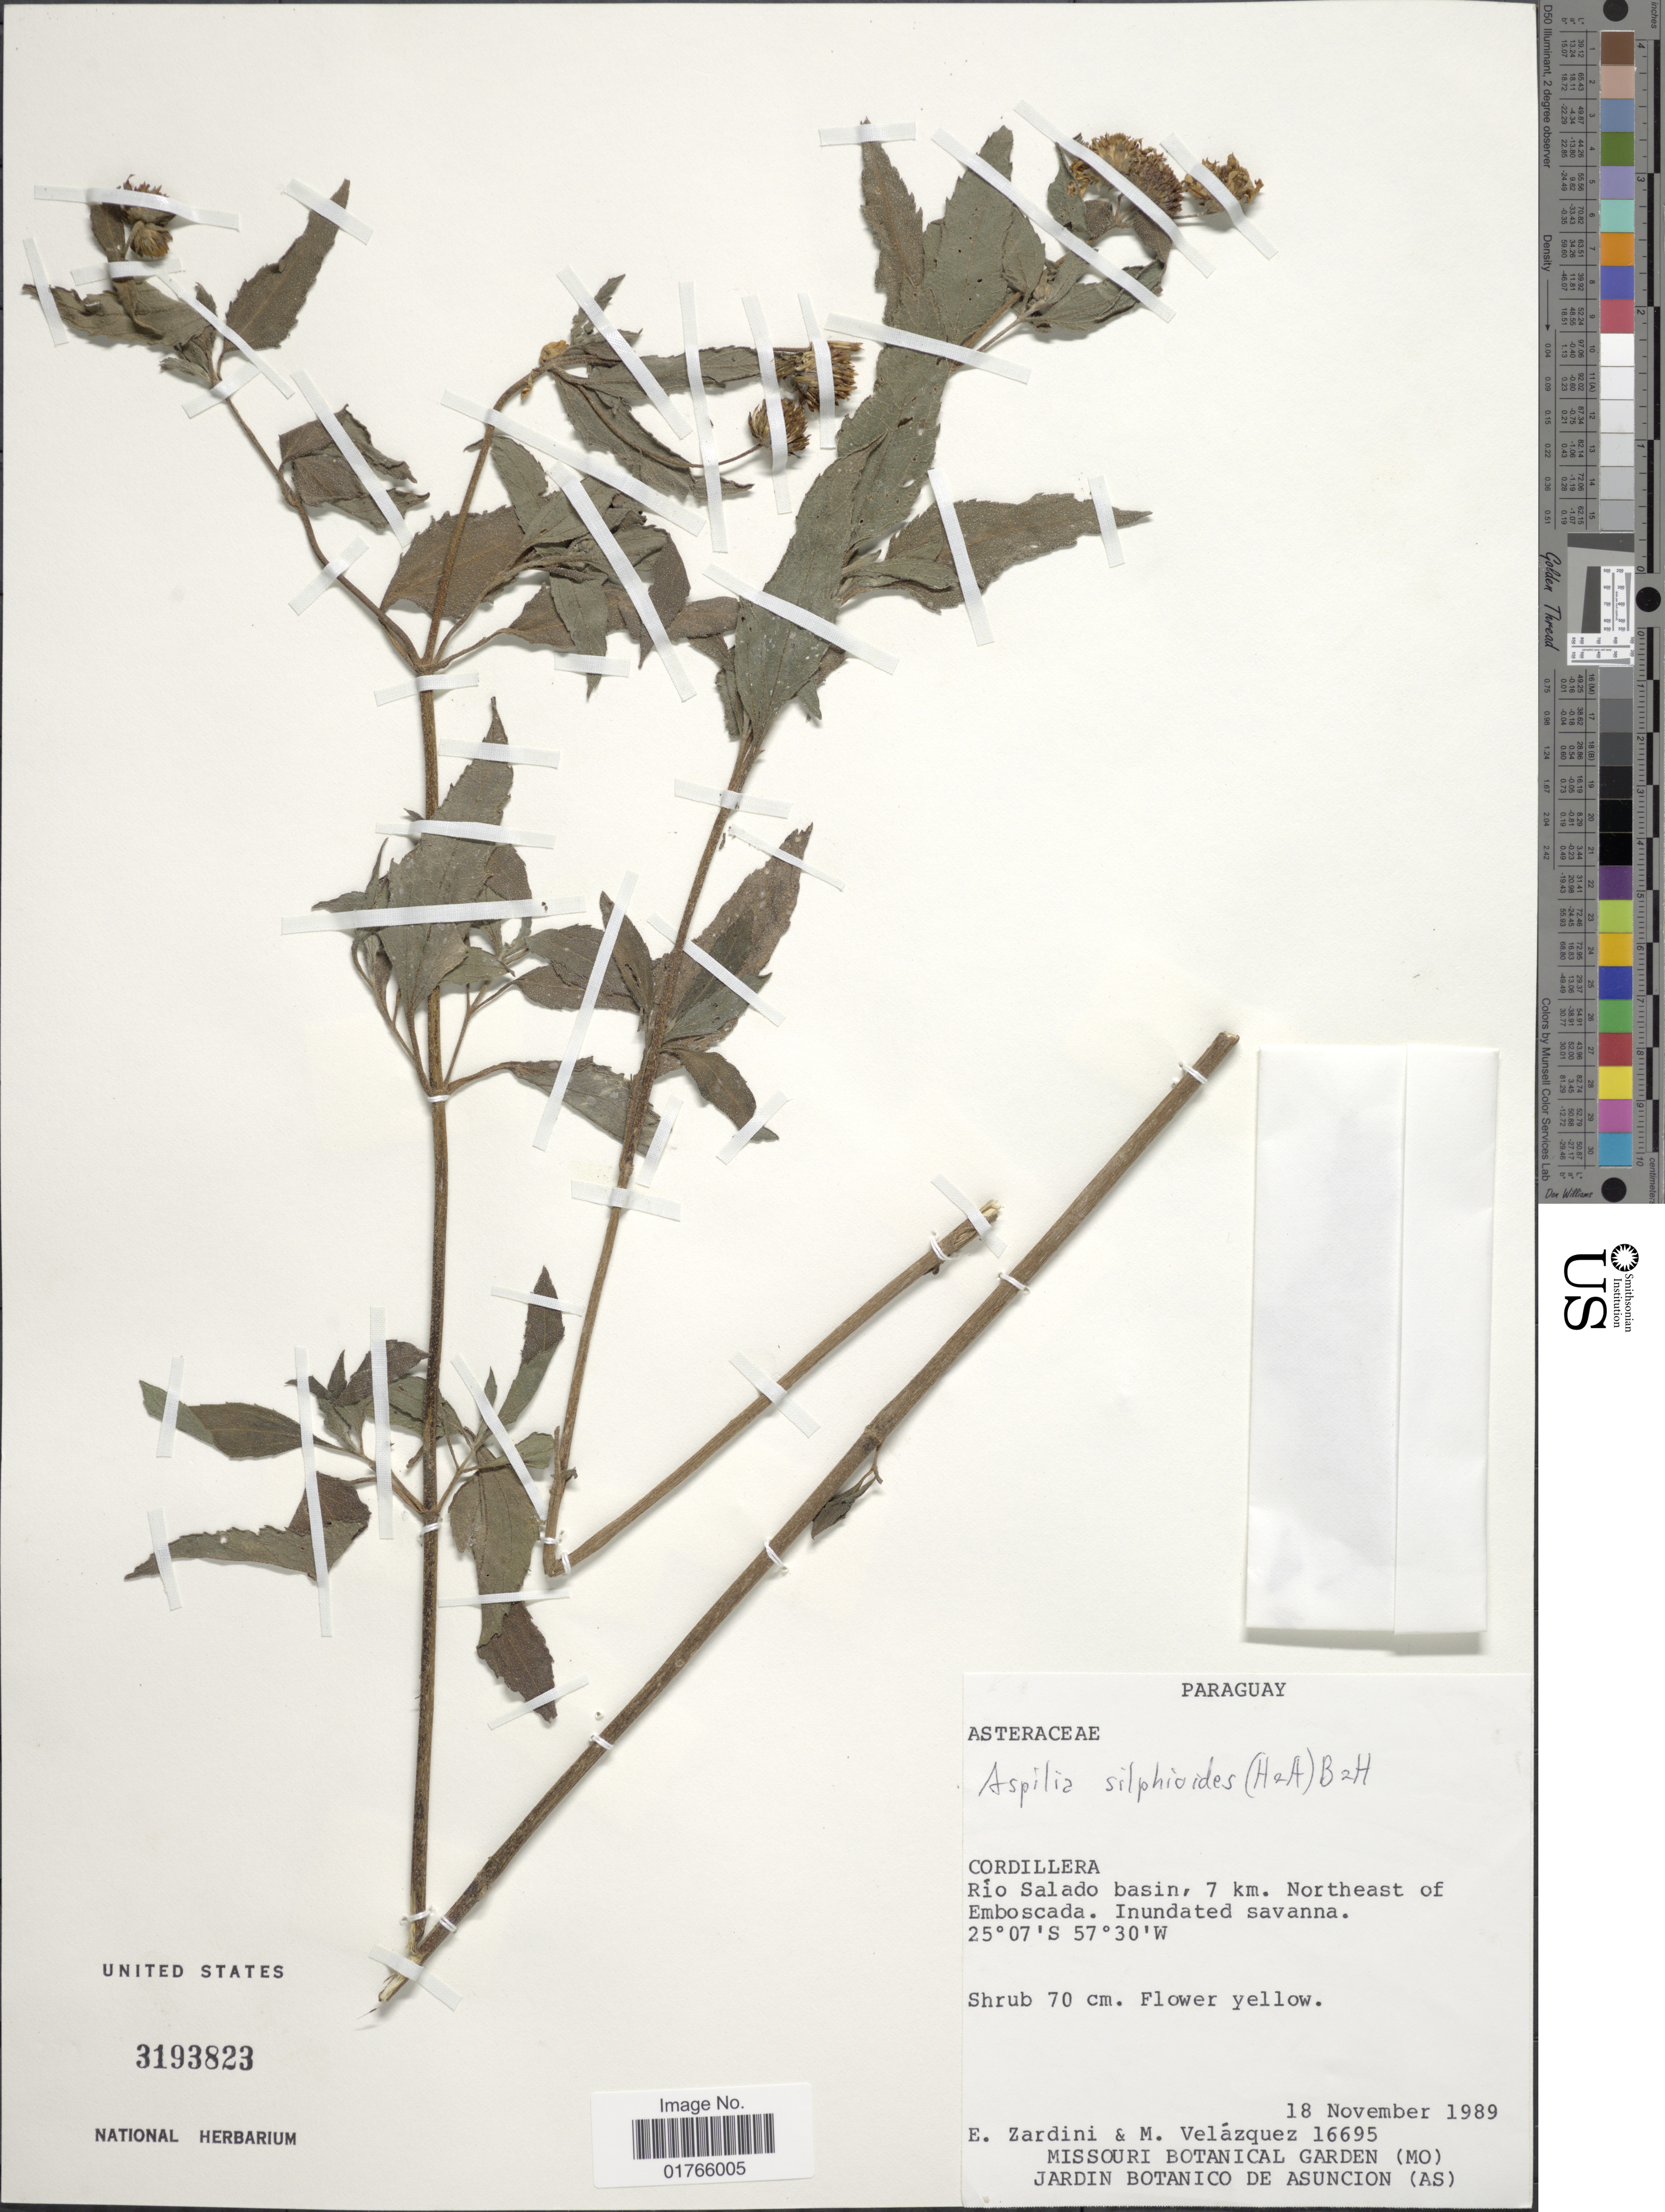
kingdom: Plantae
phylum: Tracheophyta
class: Magnoliopsida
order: Asterales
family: Asteraceae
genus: Aspilia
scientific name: Aspilia silphioides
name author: (Hook. & Arn.) Benth. ex Benth. & Hook. f.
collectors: E. M. Zardini & M. Velazquez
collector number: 16695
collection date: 1989-11-18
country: Paraguay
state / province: Cordillera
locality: Río Salado basin, 7 km. Northeast of Emboscada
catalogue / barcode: US 3193823